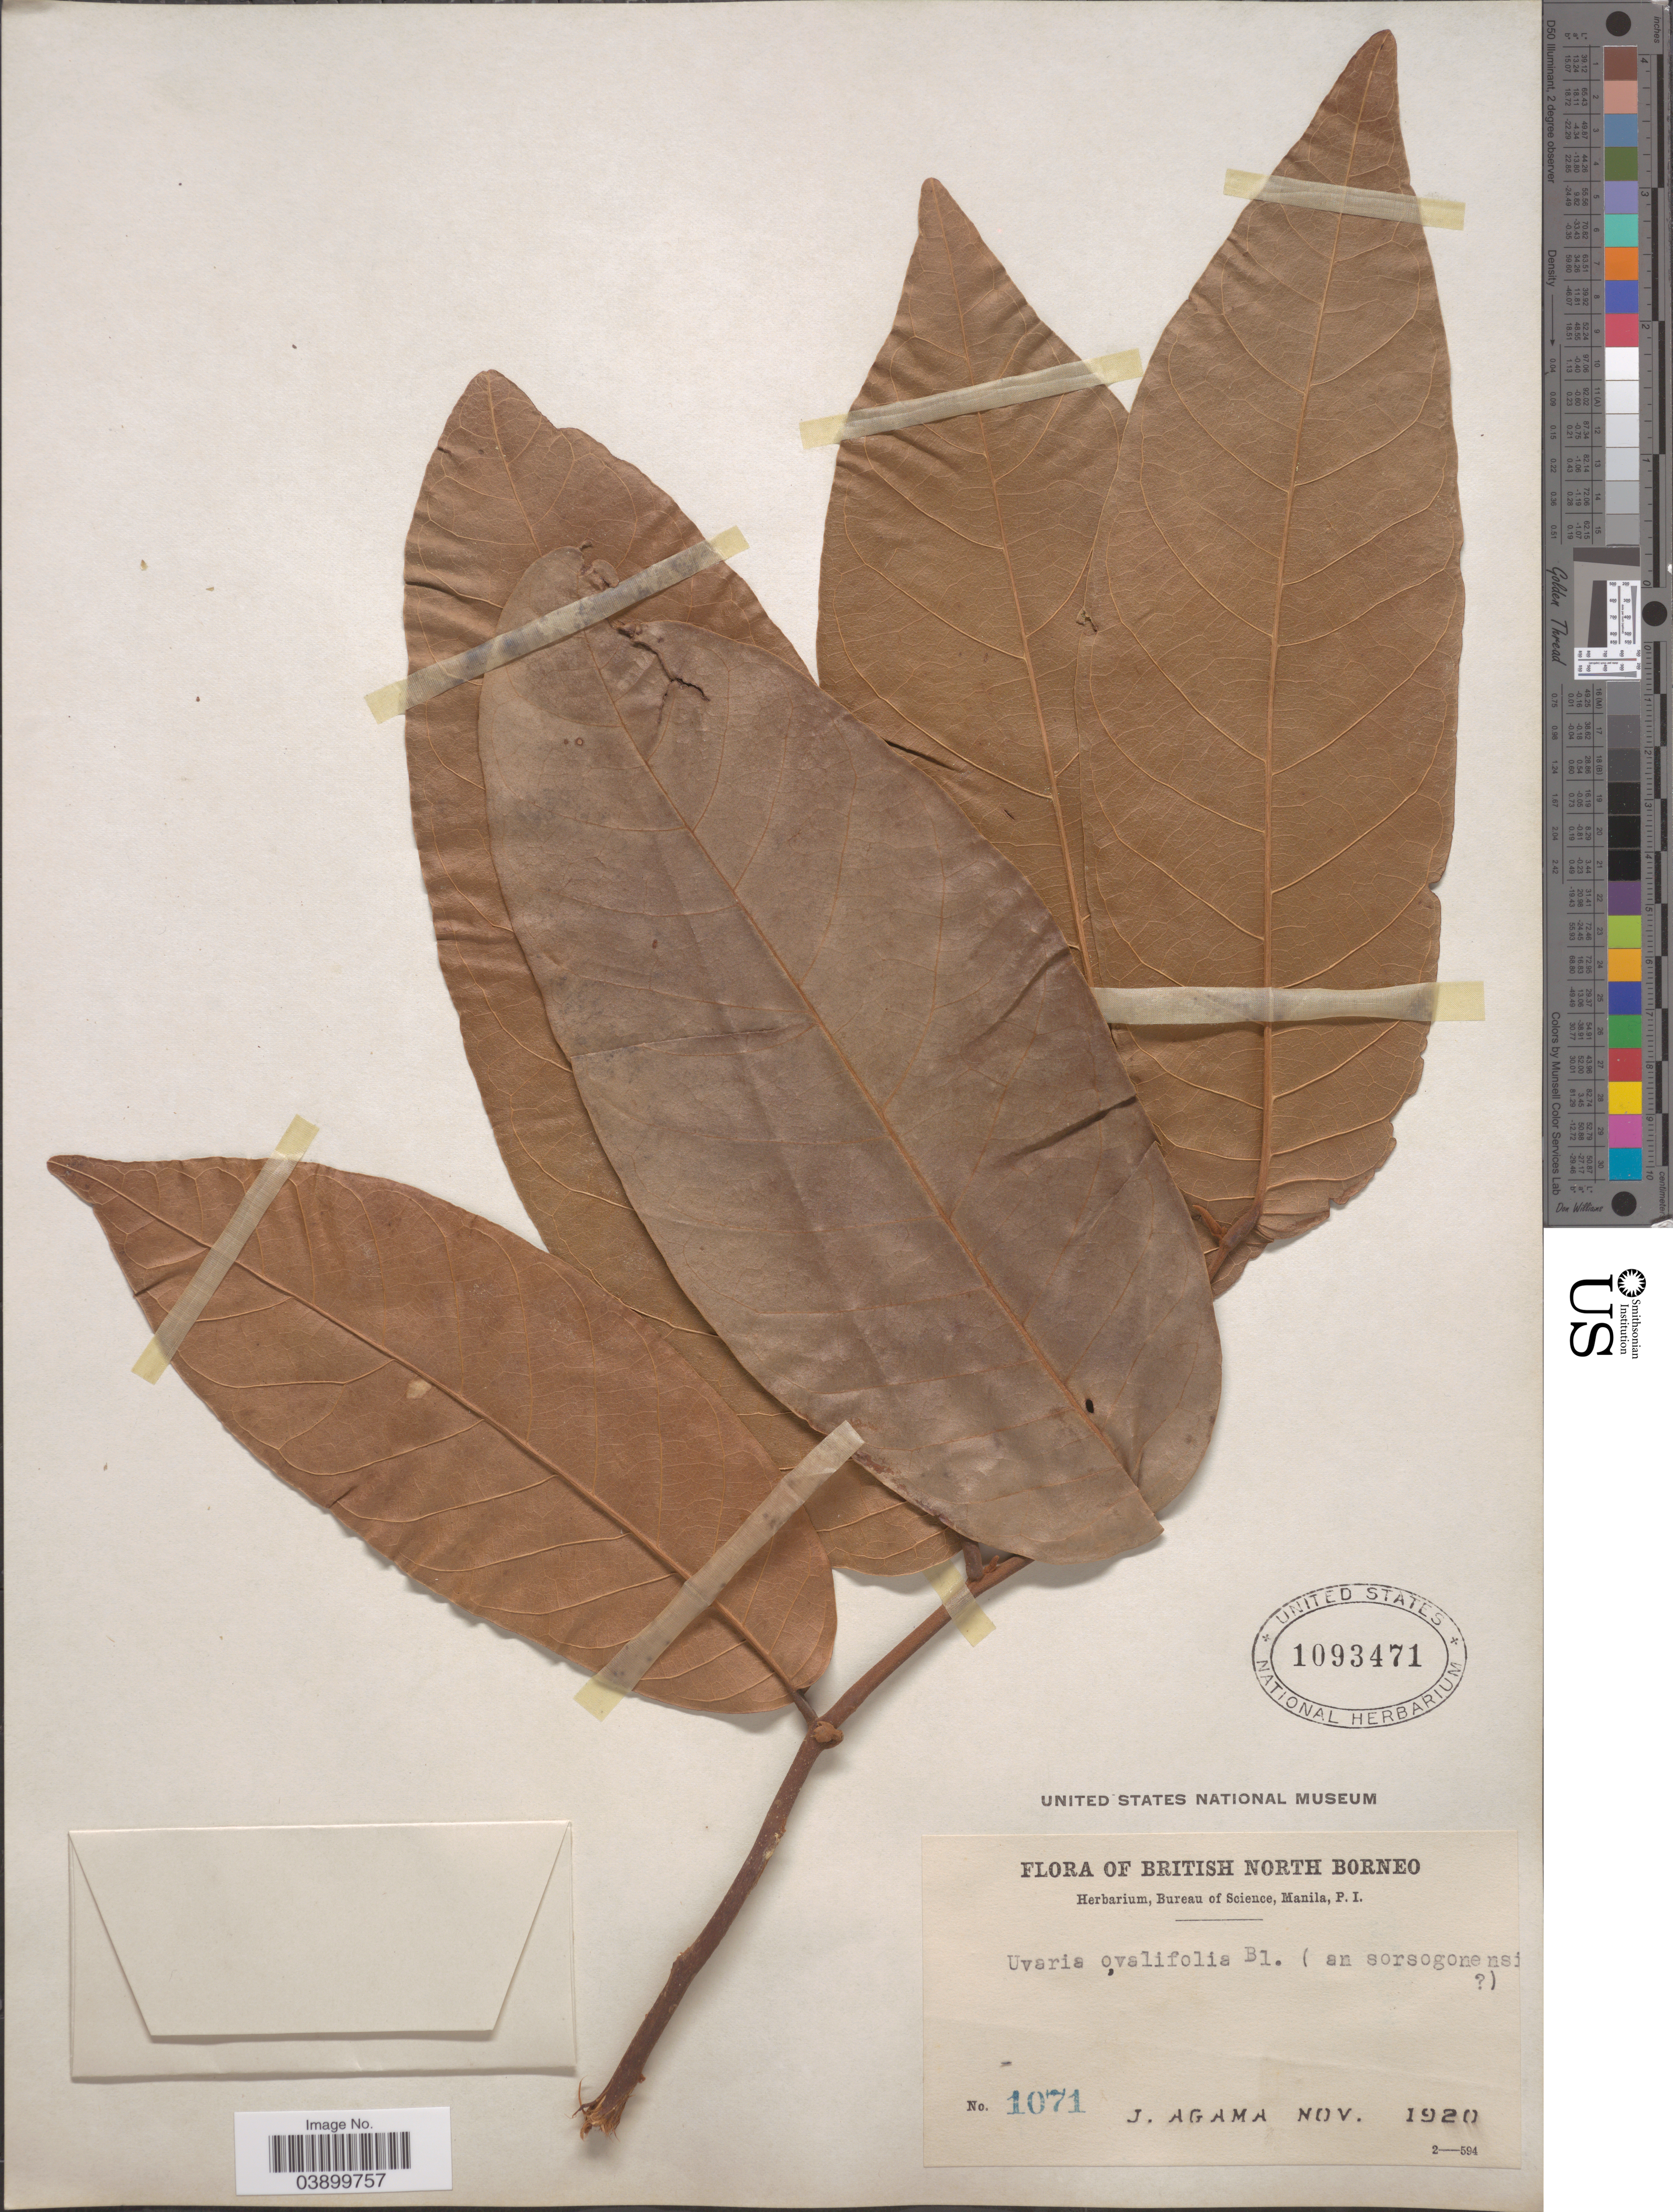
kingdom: Plantae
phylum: Tracheophyta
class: Magnoliopsida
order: Magnoliales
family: Annonaceae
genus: Uvaria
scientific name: Uvaria sorzogonensis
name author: C. Presl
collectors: J. Agama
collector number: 1071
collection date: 1920-11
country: Malaysia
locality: British North Borneo.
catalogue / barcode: US 1093471